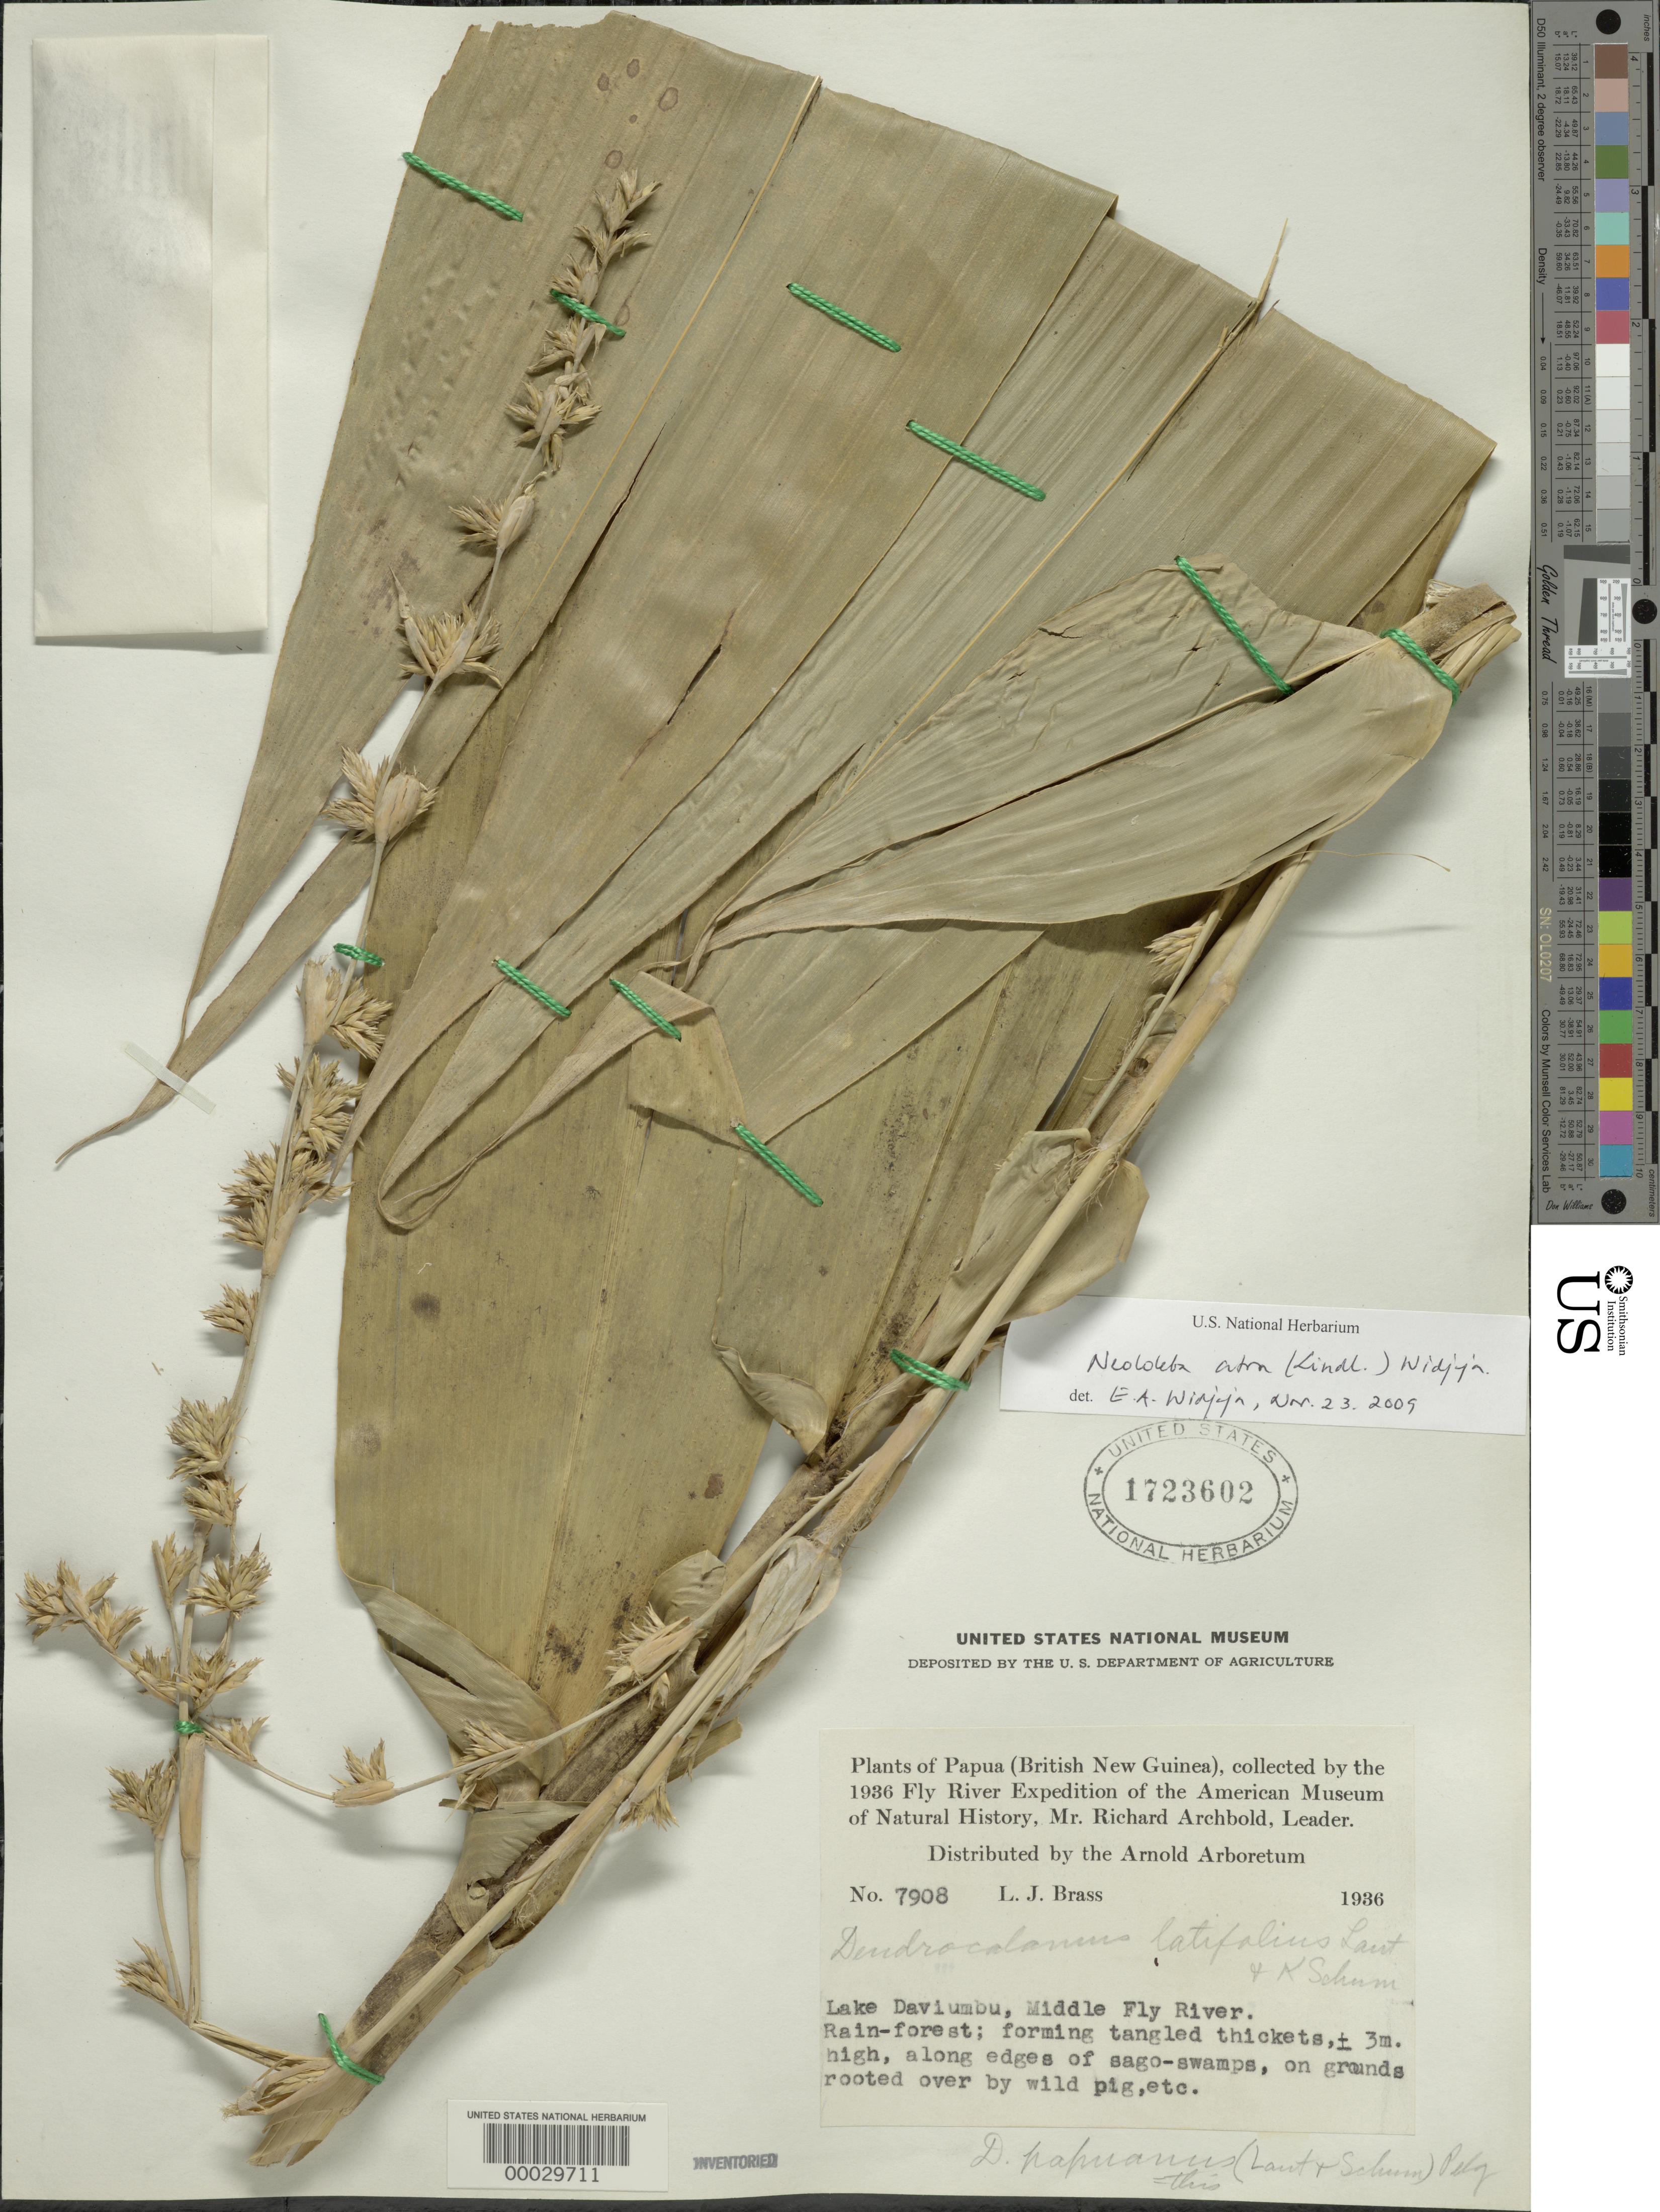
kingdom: Plantae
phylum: Tracheophyta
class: Liliopsida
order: Poales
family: Poaceae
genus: Neololeba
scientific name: Neololeba atra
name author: (Lindl.) Widjaja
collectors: L. J. Brass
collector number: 7908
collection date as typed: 1936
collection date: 1936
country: Papua New Guinea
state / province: Western Highlands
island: New Guinea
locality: Lake Daviumbu, Middle Fly River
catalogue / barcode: US 1723602